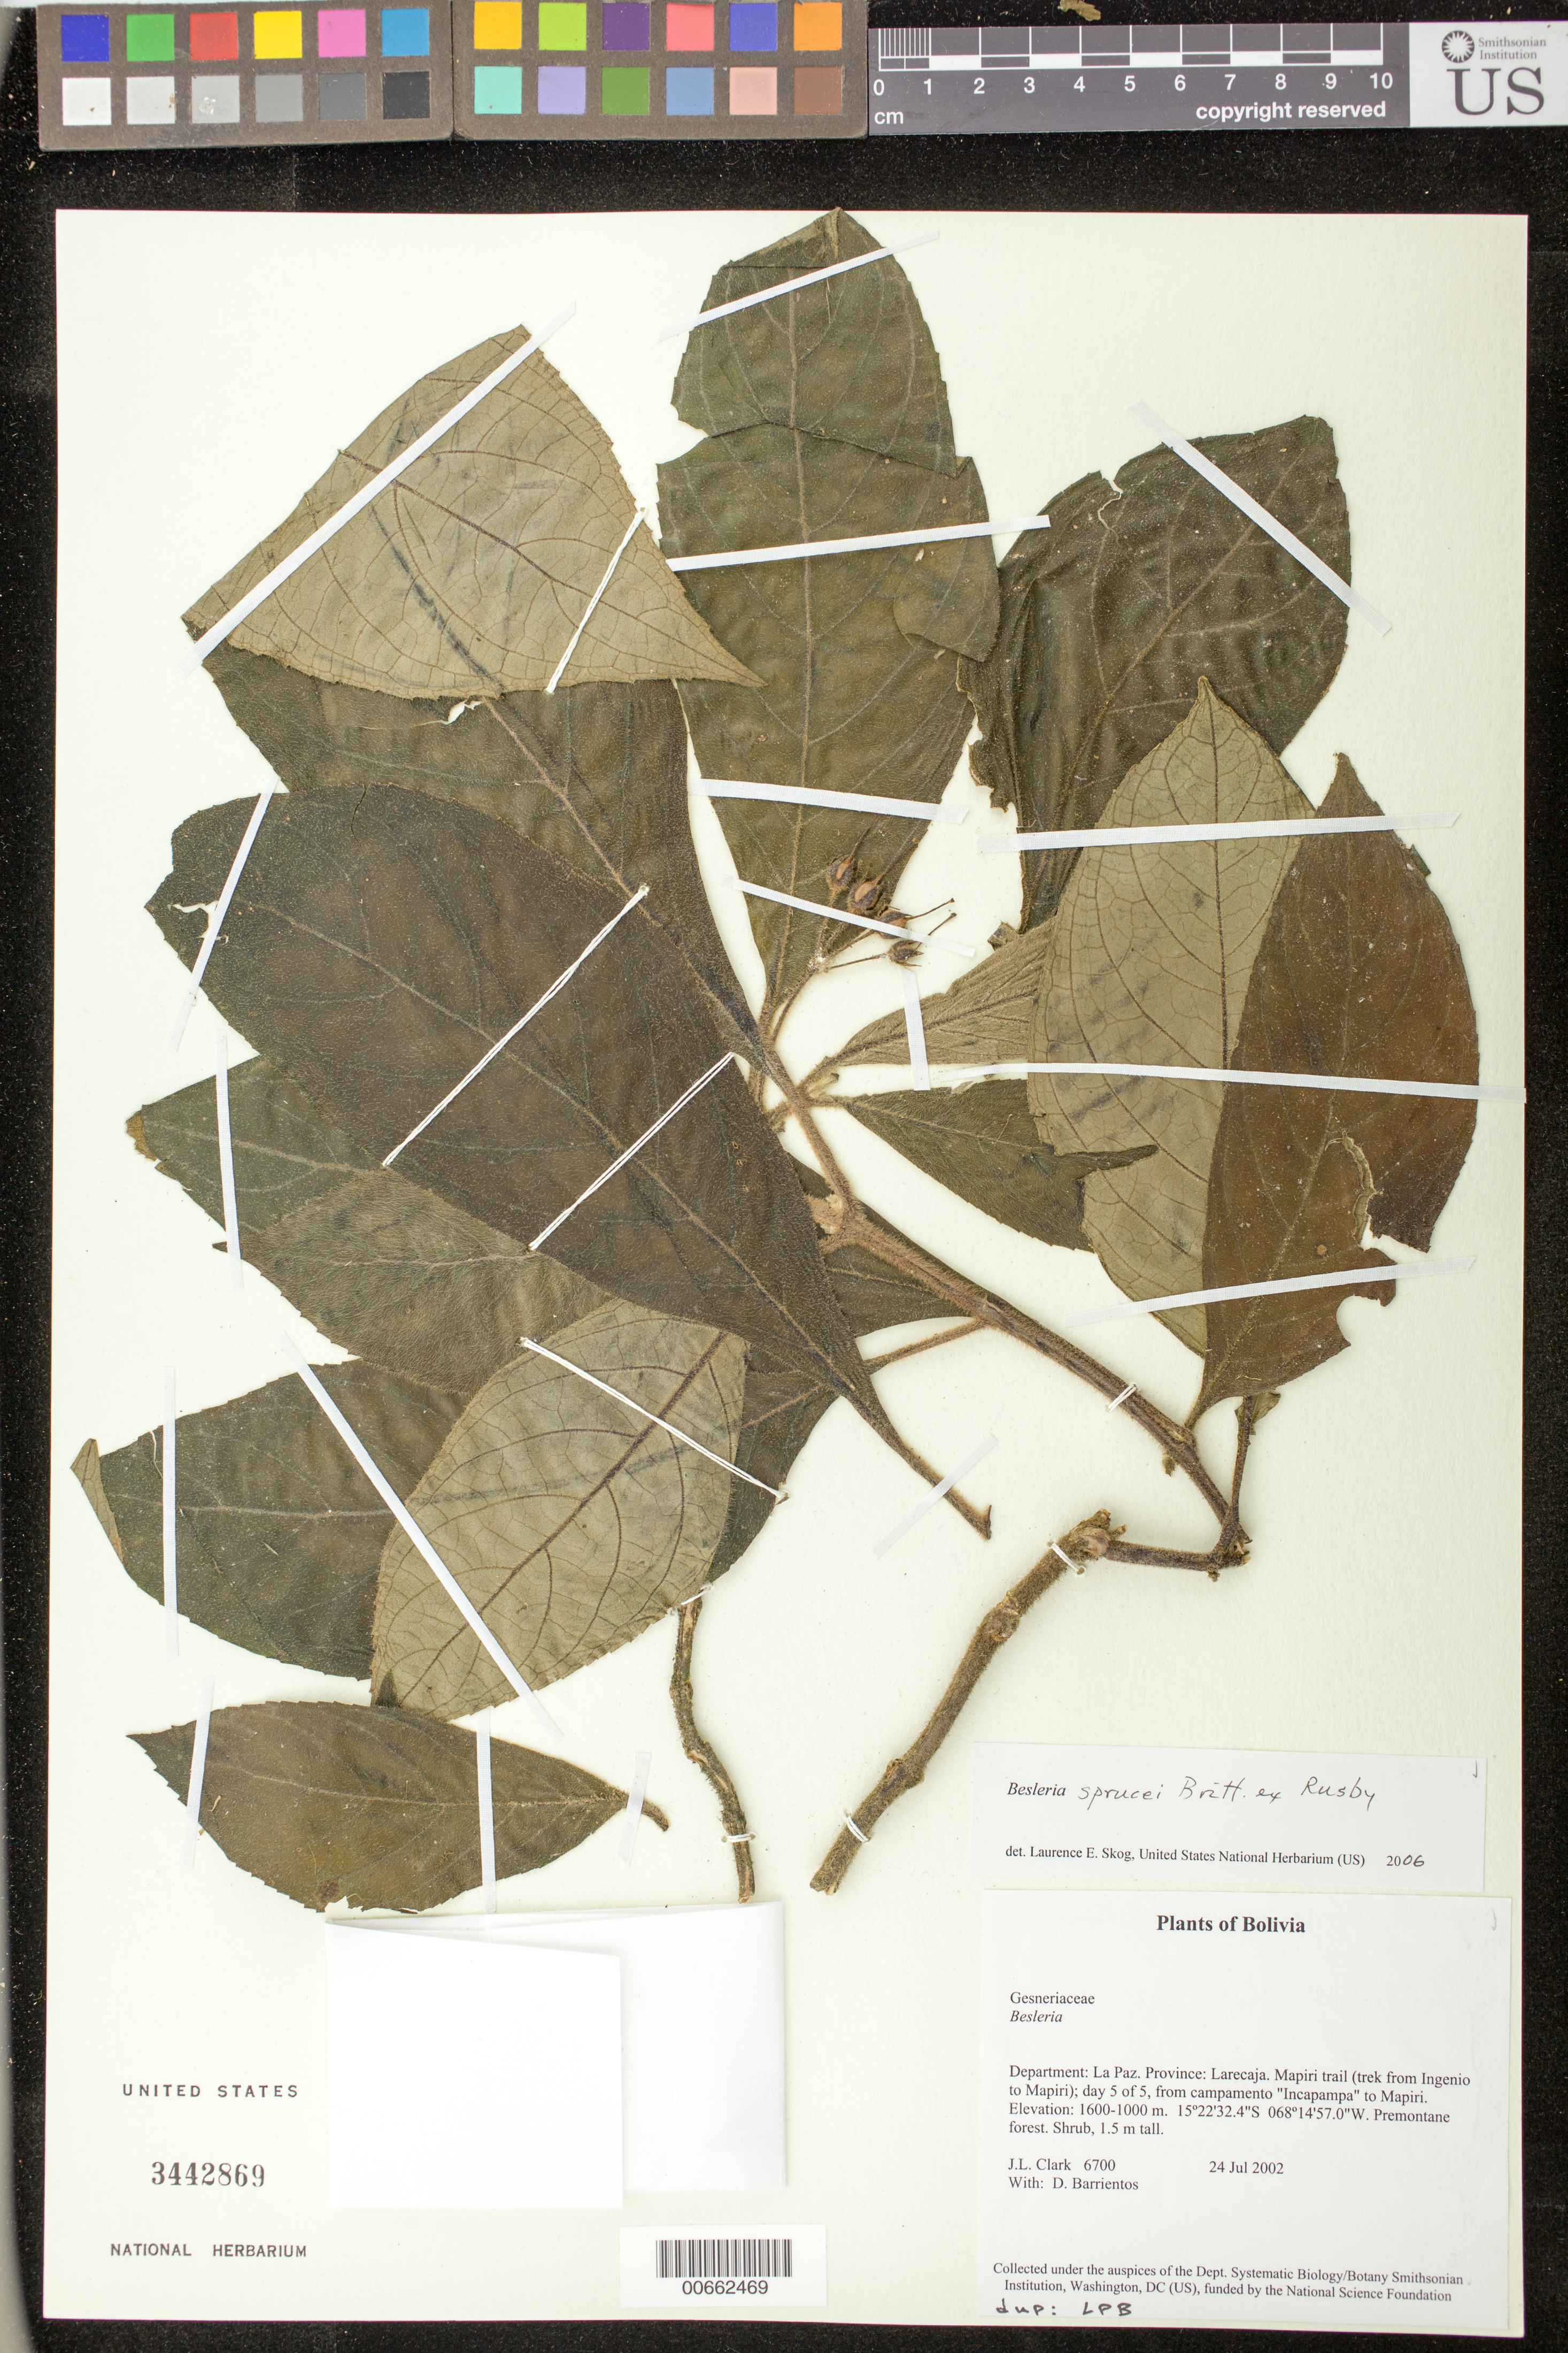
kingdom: Plantae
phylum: Tracheophyta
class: Magnoliopsida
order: Lamiales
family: Gesneriaceae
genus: Besleria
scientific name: Besleria sprucei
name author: Britton ex Rusby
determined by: Skog, Laurence E.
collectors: J. L. Clark & D. Barrientos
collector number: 6700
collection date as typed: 24 Jul 2002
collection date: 2002-07-24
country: Bolivia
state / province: La Paz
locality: Larecaja, Mapiri trail (trek from Ingenio to Mapiri); day 5 of 5, from campamento "Incapampa" to Mapiri.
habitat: Premontane forest.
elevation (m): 1600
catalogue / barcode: US 3442869